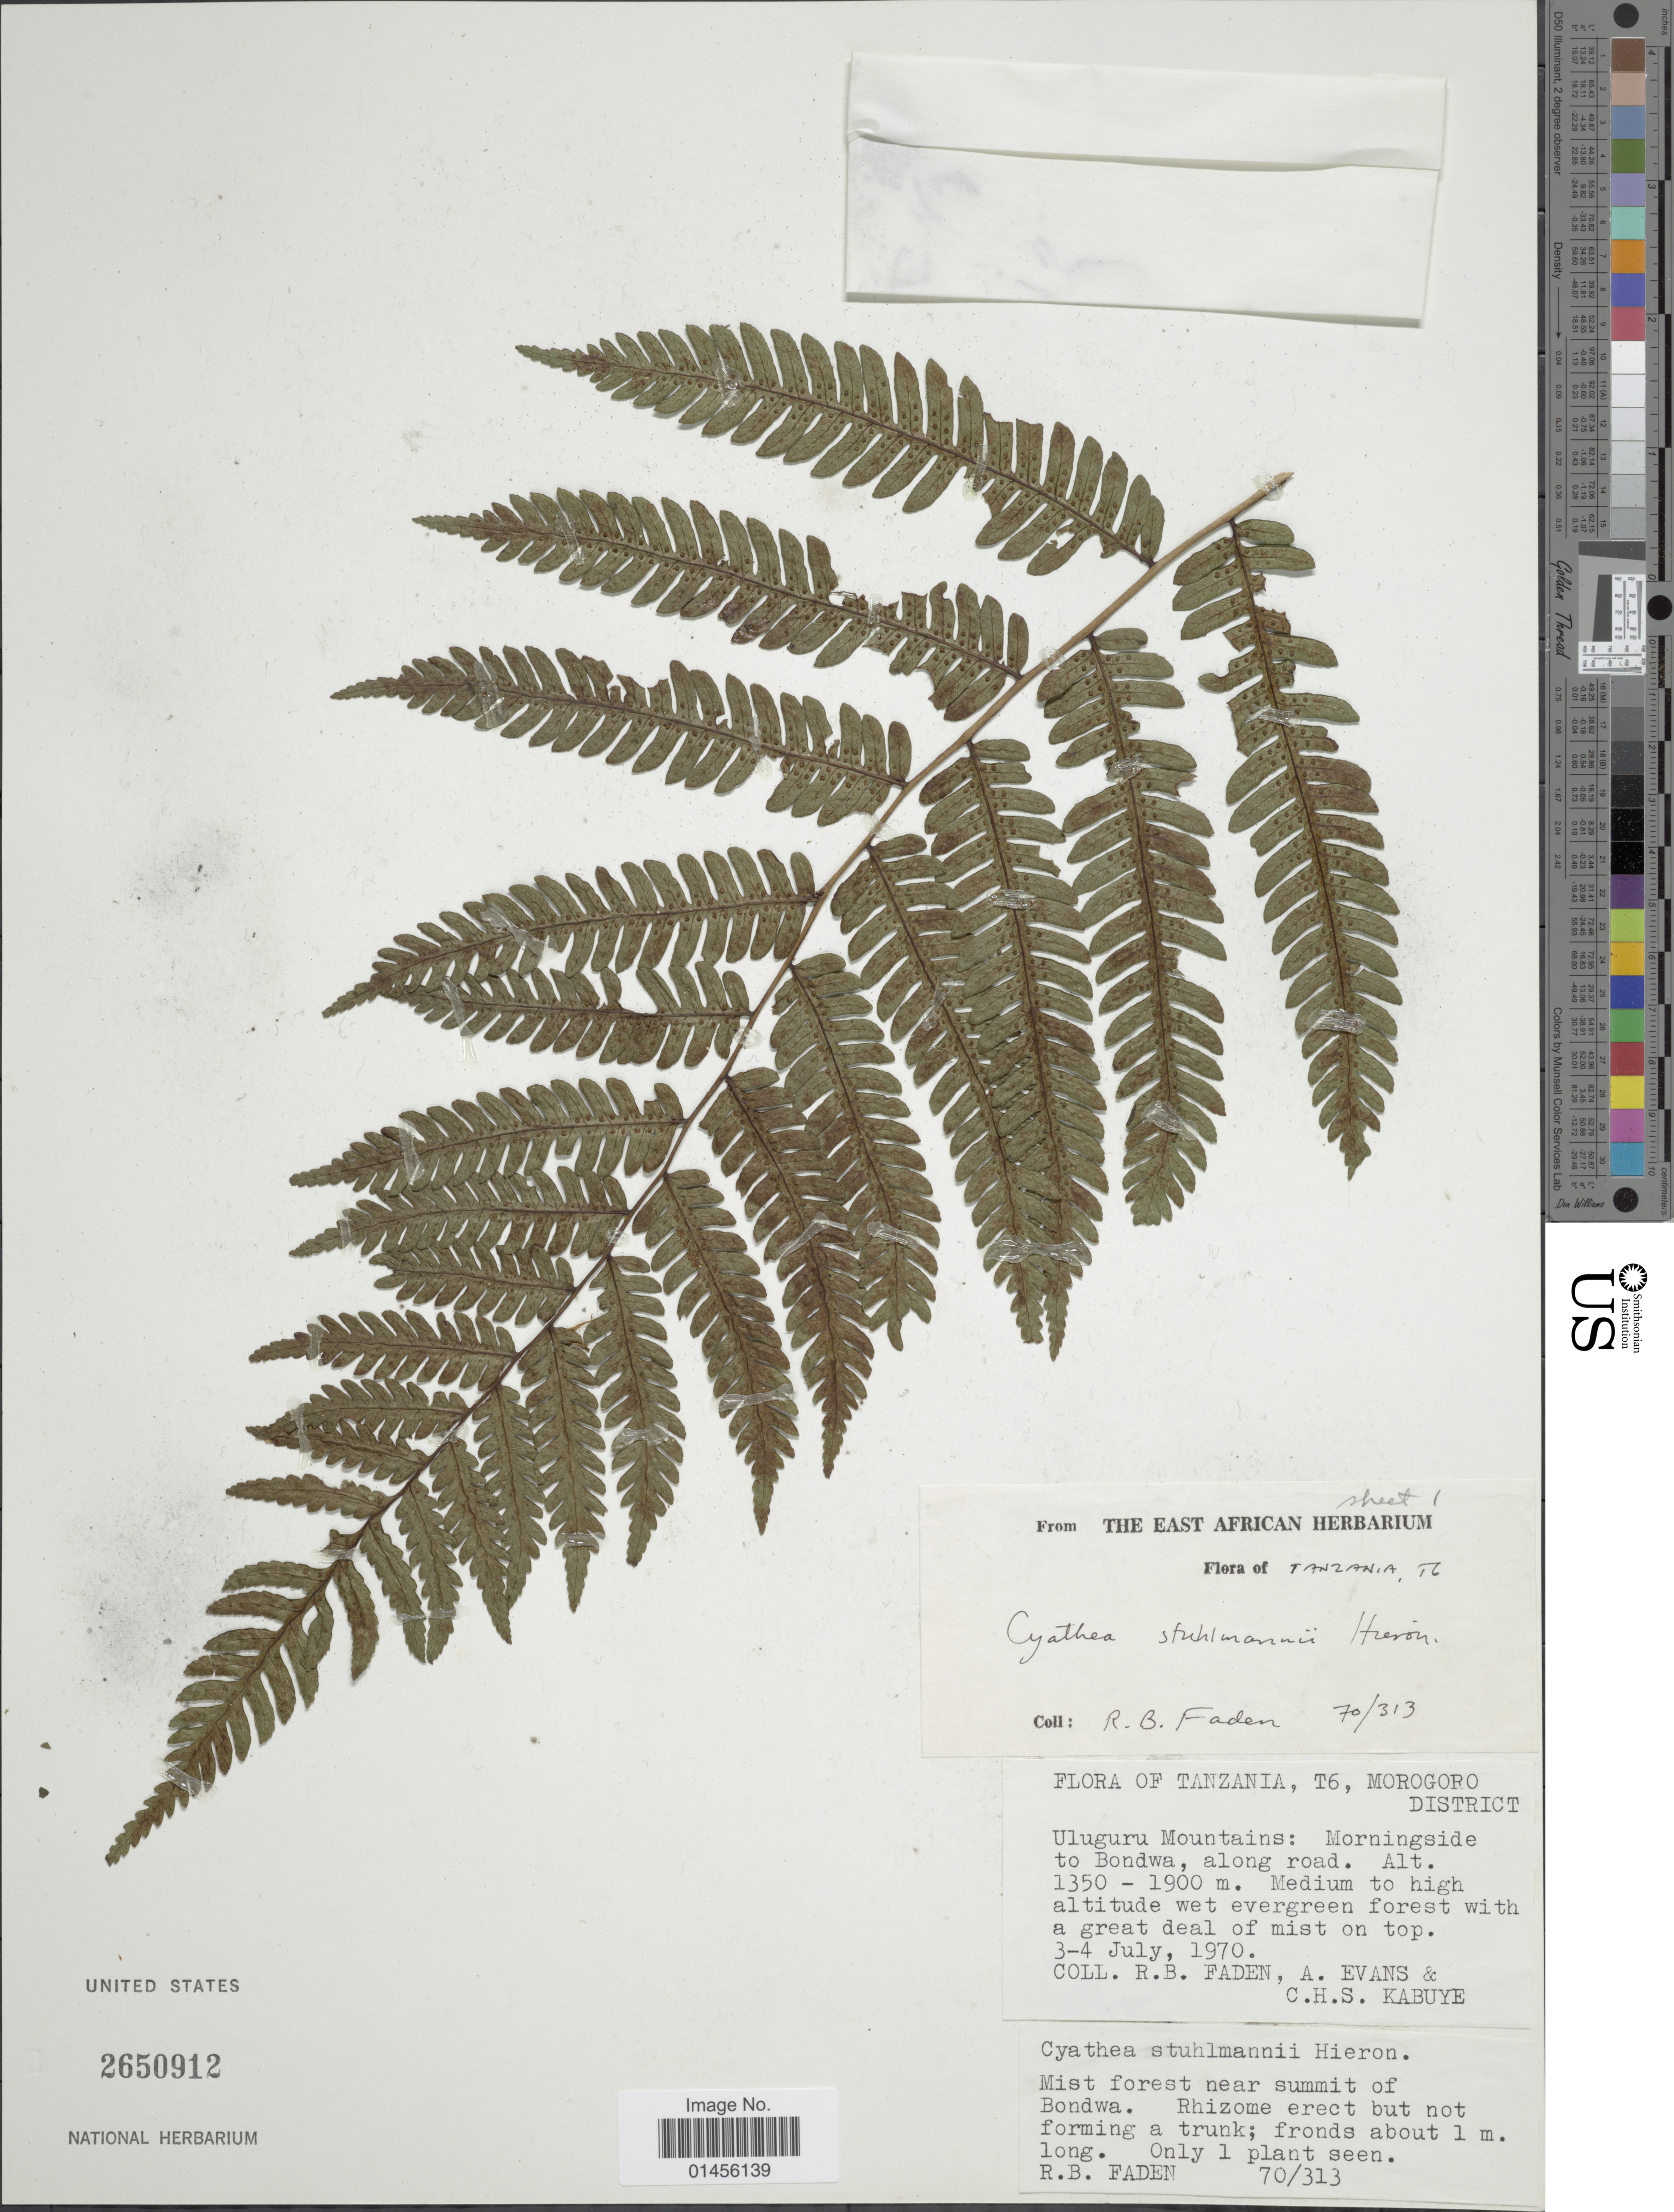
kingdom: Plantae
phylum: Tracheophyta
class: Polypodiopsida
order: Cyatheales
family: Cyatheaceae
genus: Alsophila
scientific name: Alsophila stuhlmannii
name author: (Hieron.) R.M. Tryon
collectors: R. B. Faden, A. Evans & C. Kabuye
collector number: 70/313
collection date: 1970-07-03/1970-07-04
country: Tanzania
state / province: Morogoro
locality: Morogoro District, Uluguru Mountains: Morningsite to Bondwa, along road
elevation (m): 1350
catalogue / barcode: US 2650912